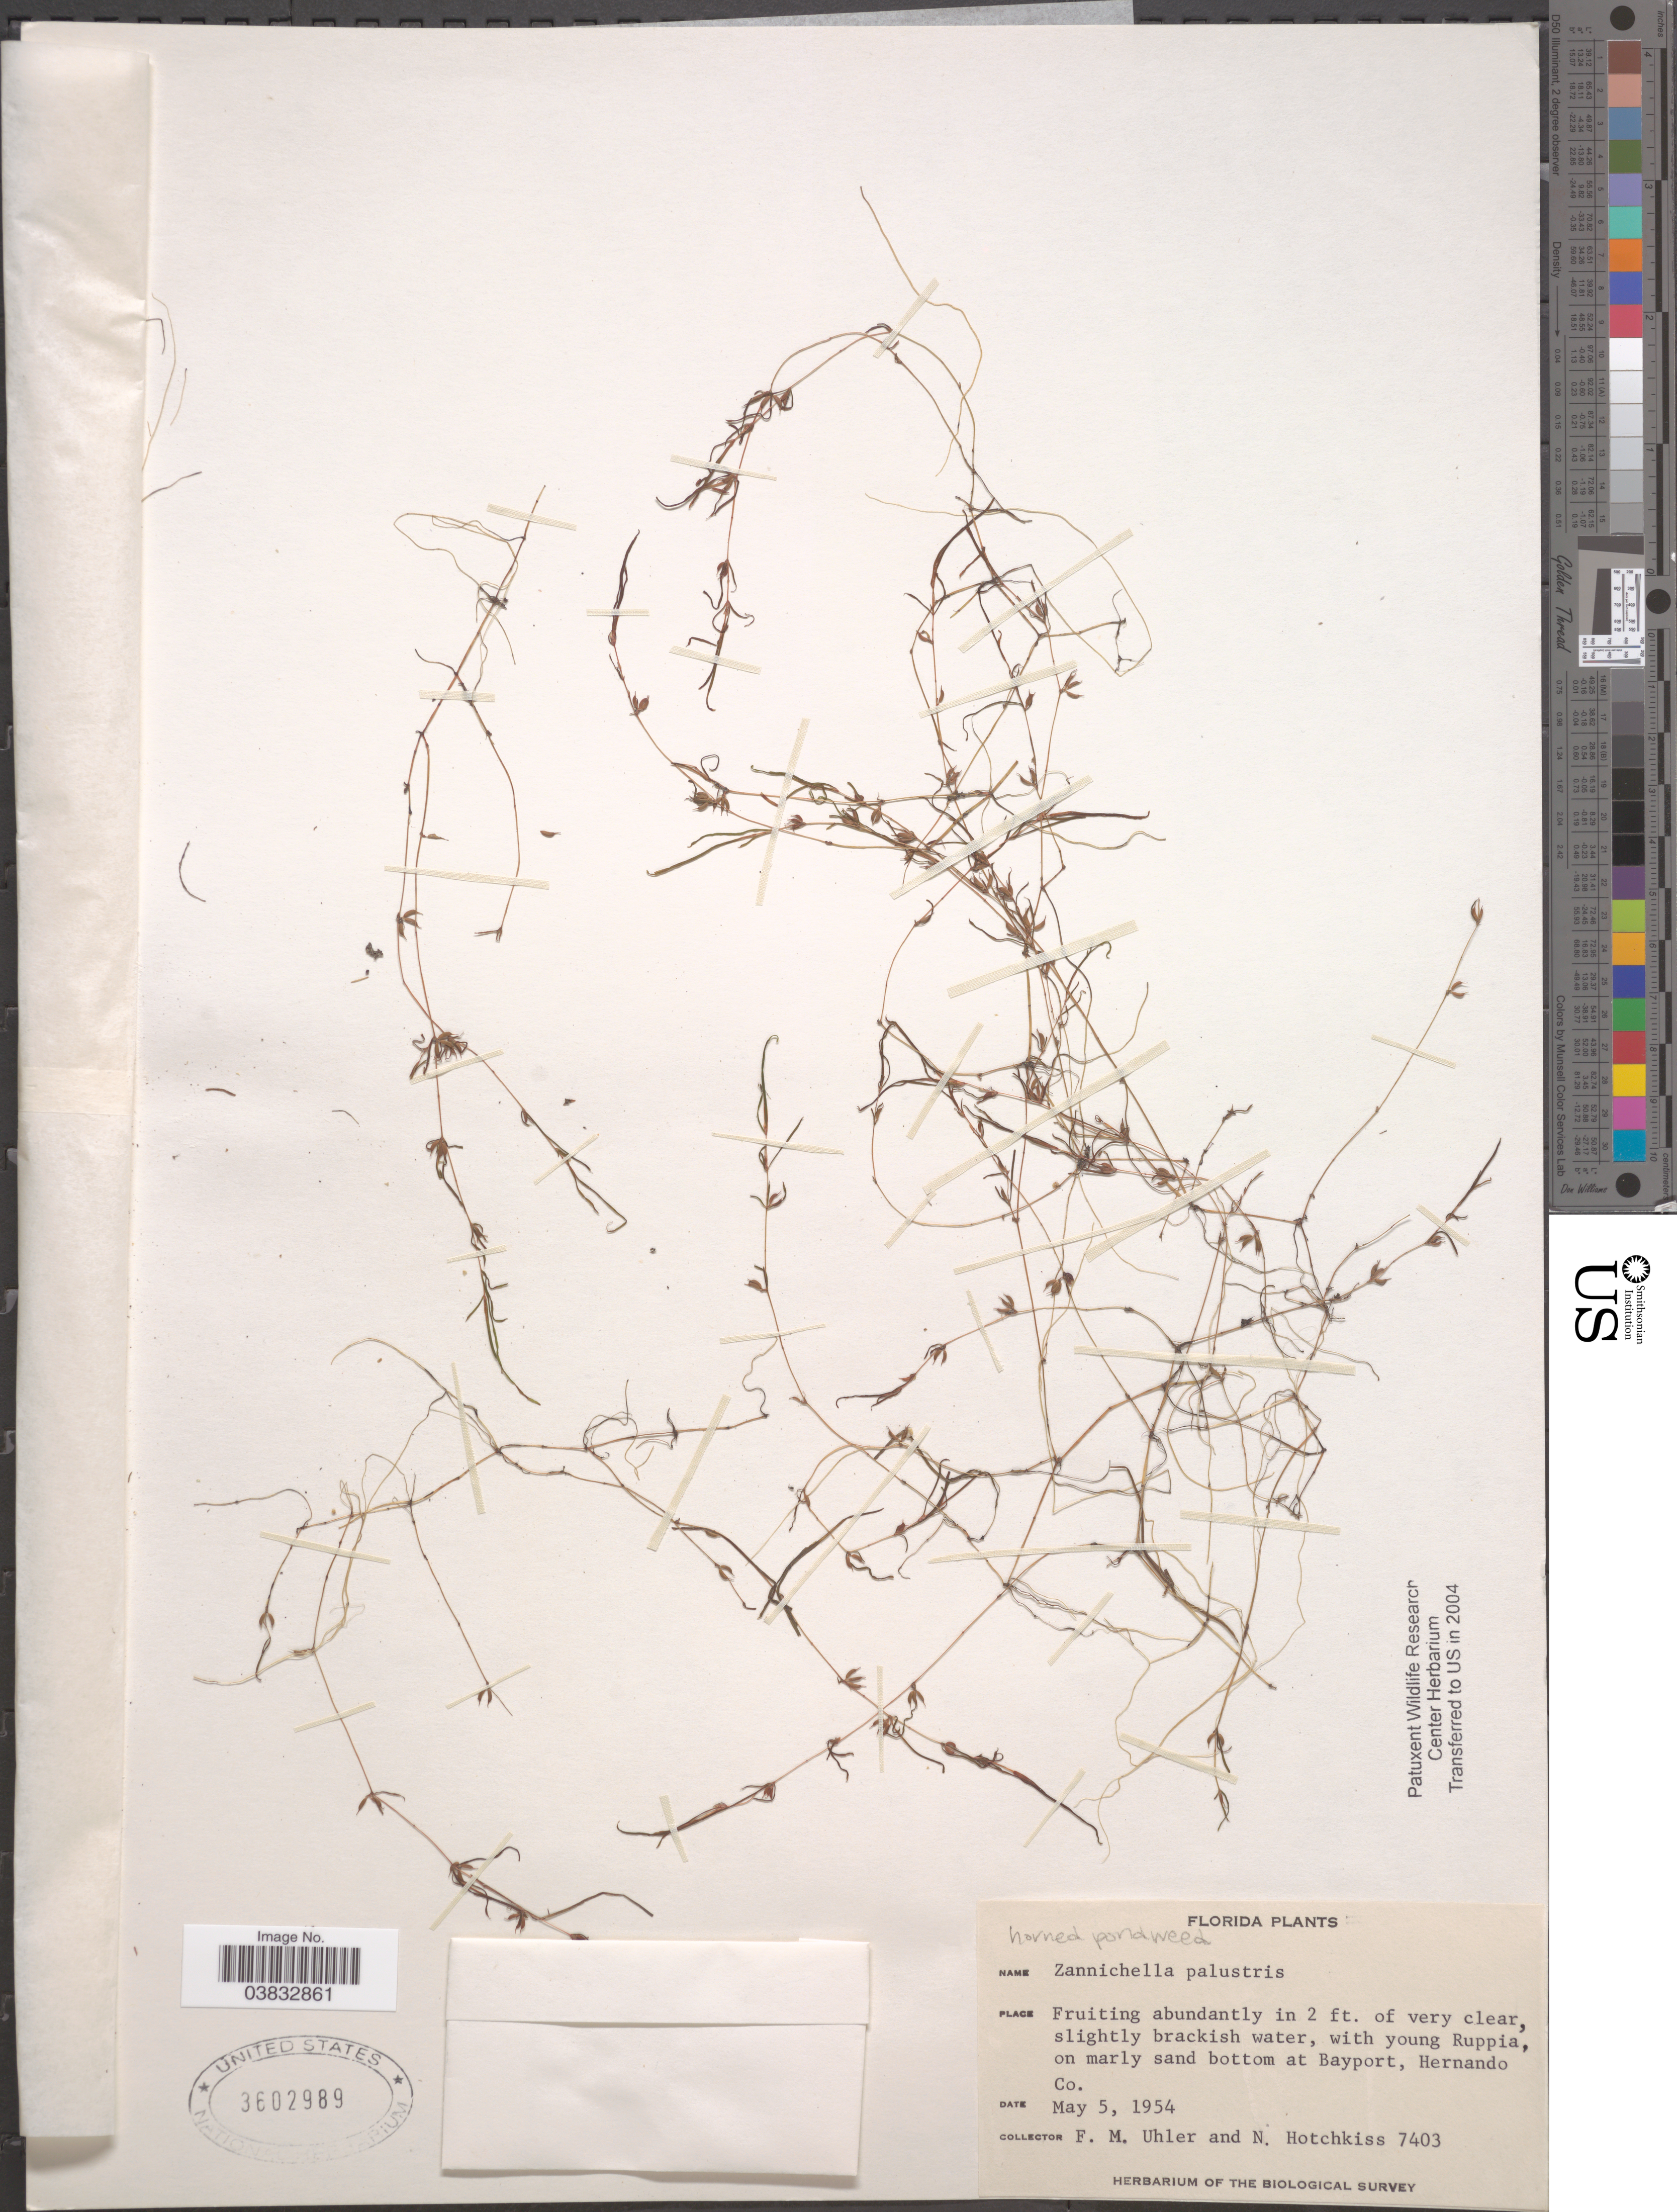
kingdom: Plantae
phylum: Tracheophyta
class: Liliopsida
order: Alismatales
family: Potamogetonaceae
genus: Zannichellia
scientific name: Zannichellia palustris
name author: L.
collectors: F. M. Uhler & N. Hotchkiss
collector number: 7403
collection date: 1954-05-05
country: United States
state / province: Florida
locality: Bayport, Hernando Co.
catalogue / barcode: US 3602989